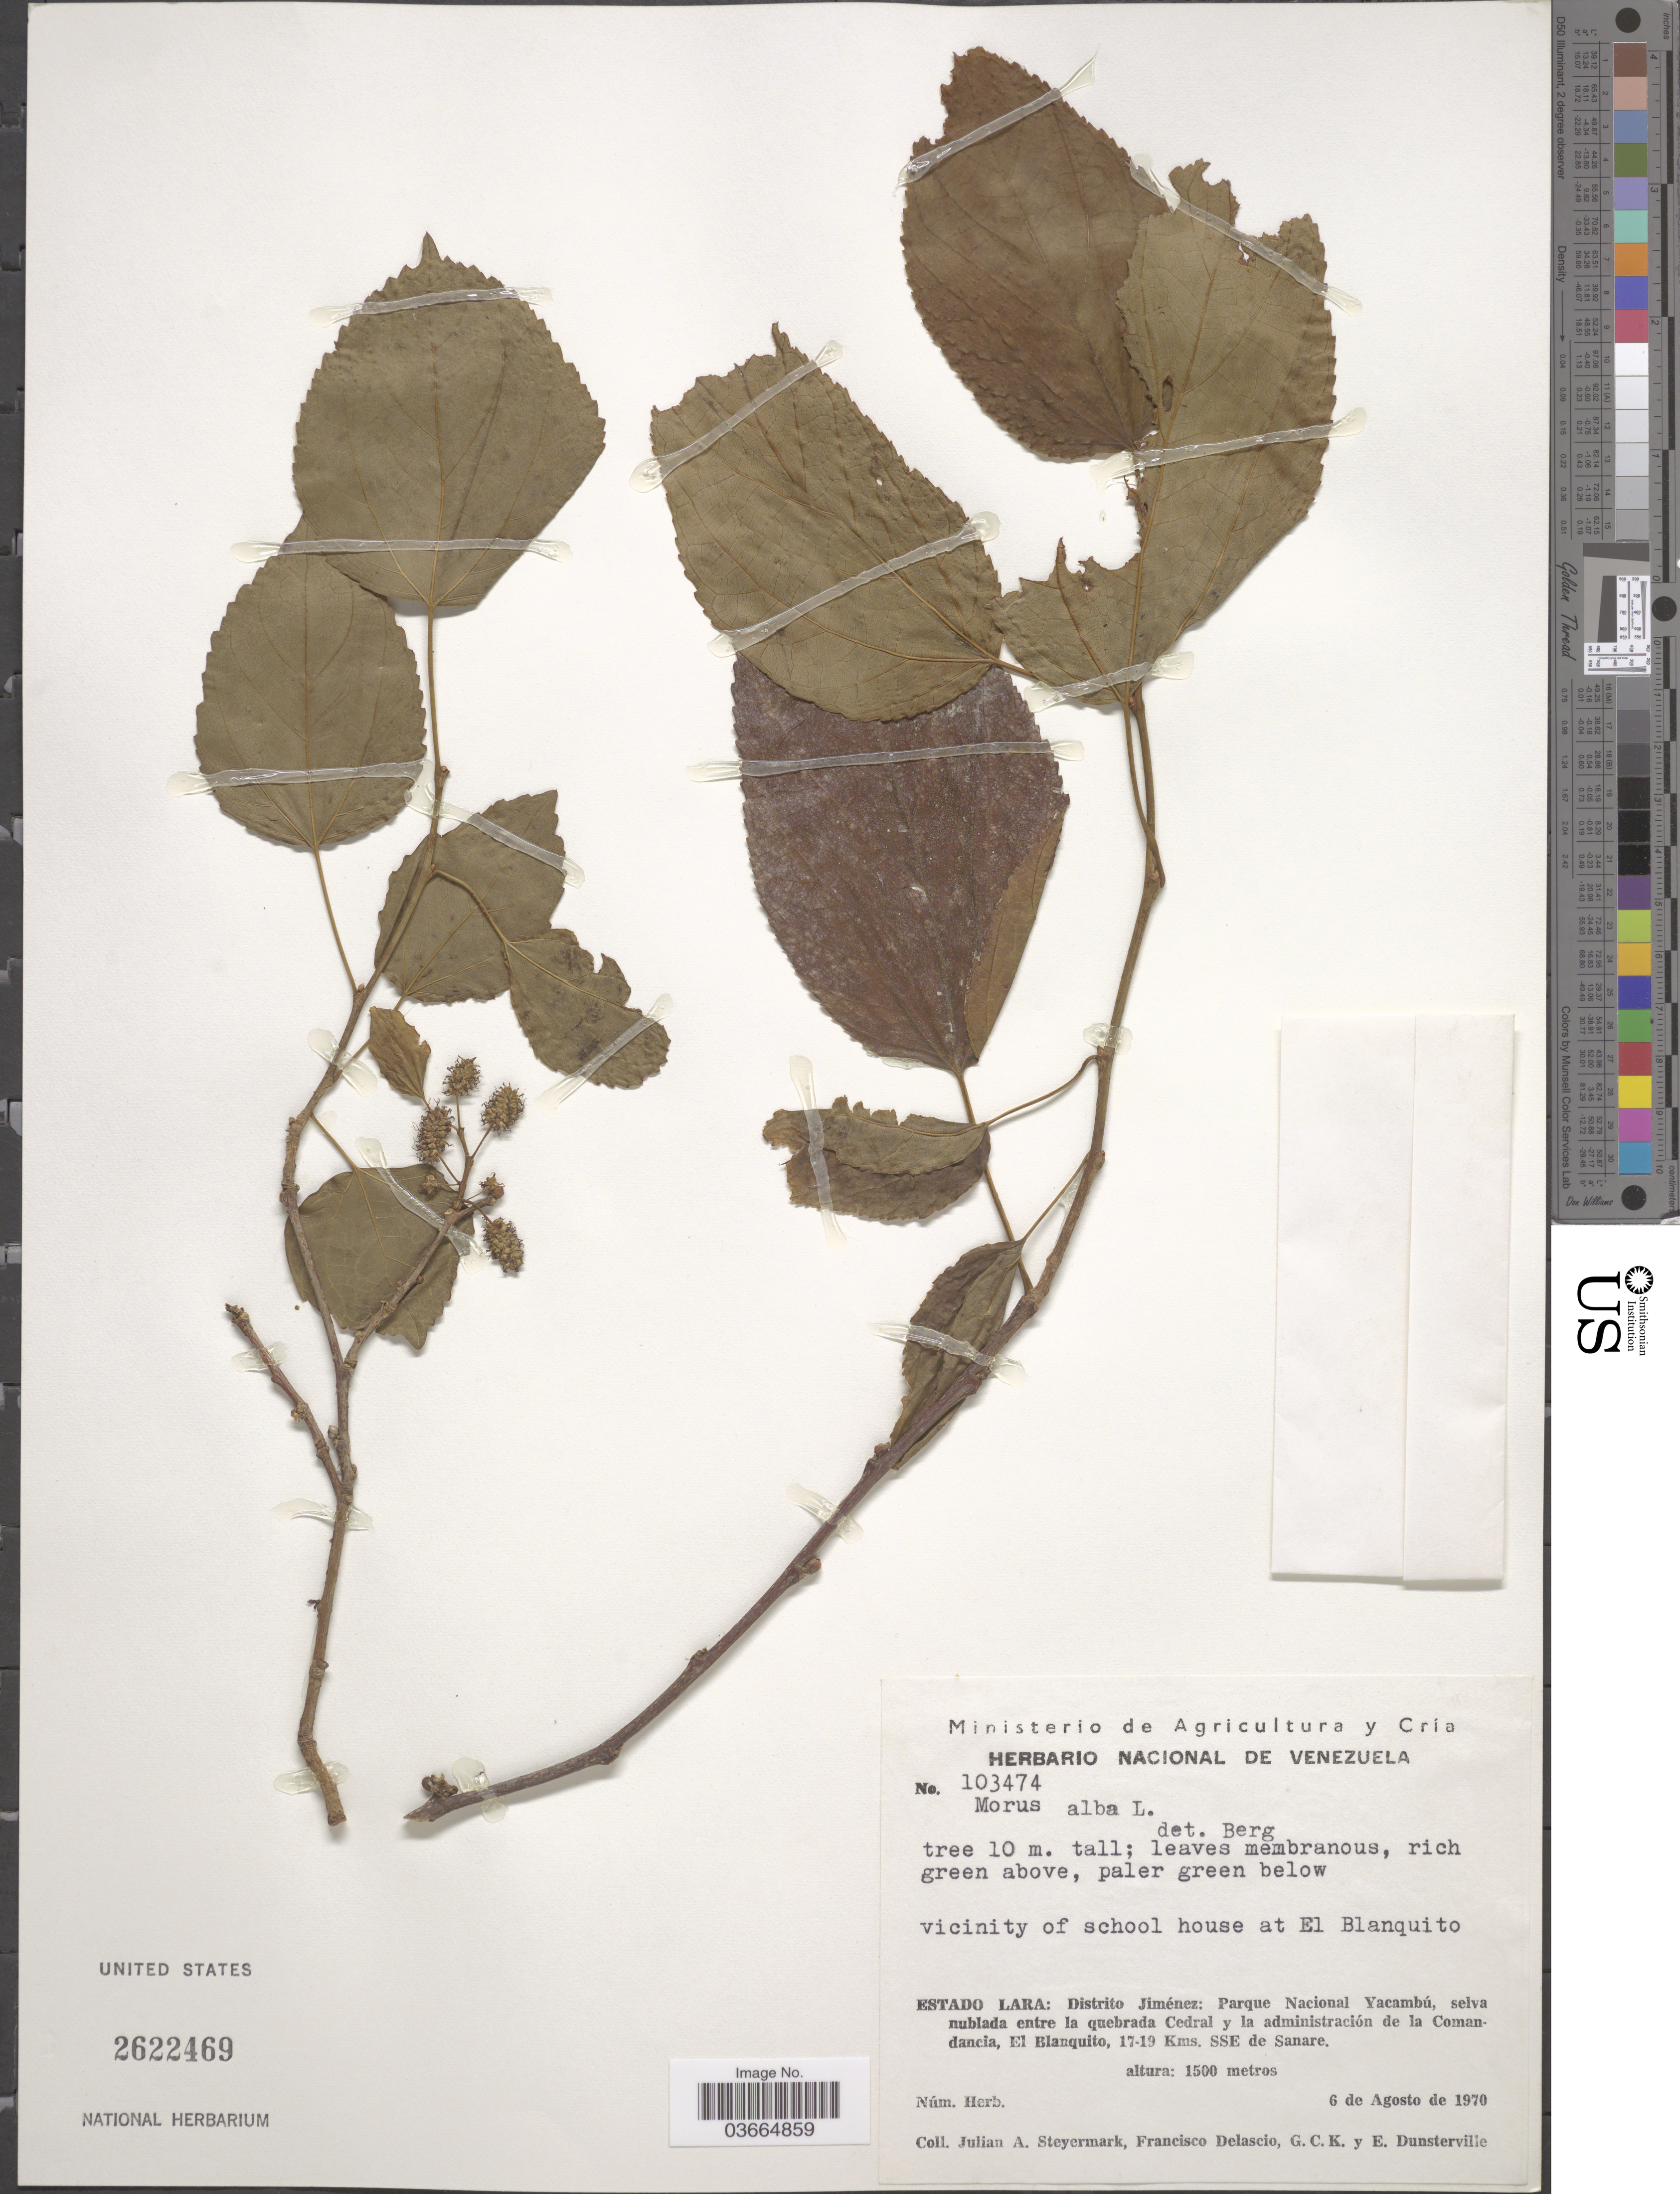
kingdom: Plantae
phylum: Tracheophyta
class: Magnoliopsida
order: Rosales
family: Moraceae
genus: Morus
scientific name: Morus alba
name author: L.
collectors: A. Steyermark, F. Delascio, G. C. K. Dunsterville & E. Dunsterville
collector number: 103474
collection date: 1970-08-06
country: Venezuela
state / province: Lara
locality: Vicinity of school house at El Blanquito. Estado Lara: Distrito Jiménez: Parque Nacional Yacambú, selva nublada entre la quebrada Cedral y la administración de lan Comandancia, El Blanquito 17-19 Kms. SSE de Sanare.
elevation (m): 1500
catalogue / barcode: US 2622469